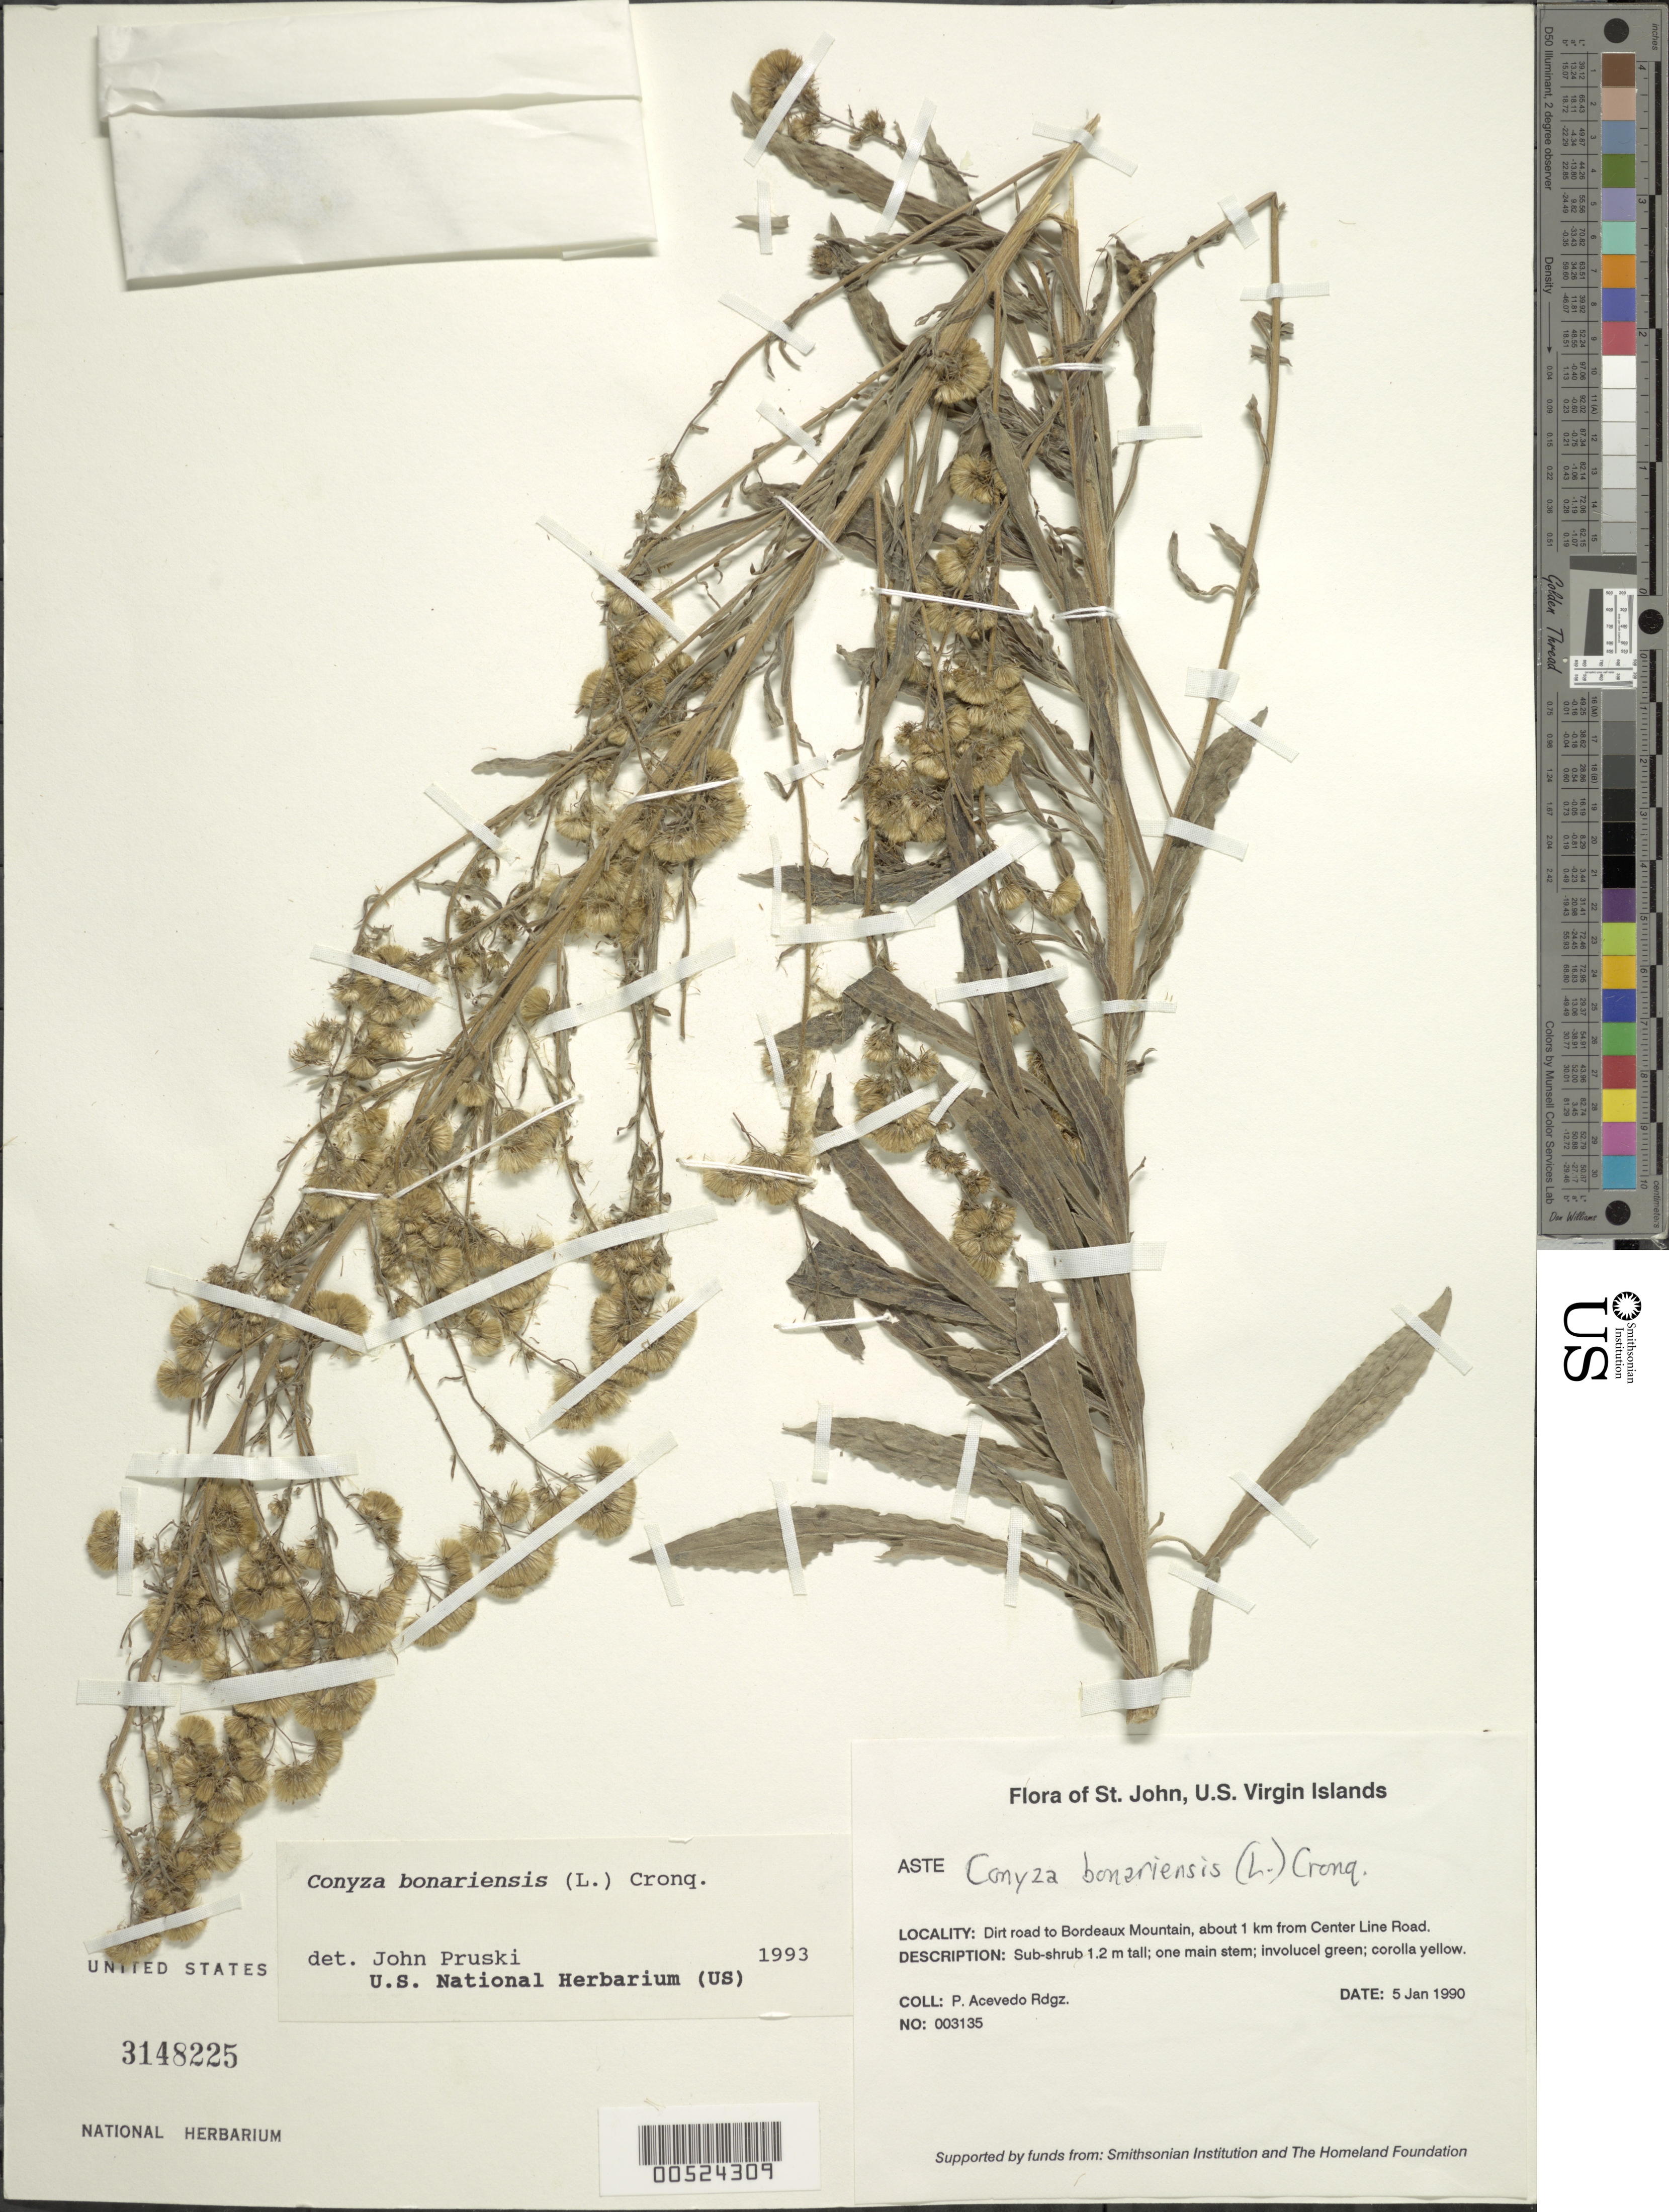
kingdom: Plantae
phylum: Tracheophyta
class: Magnoliopsida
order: Asterales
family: Asteraceae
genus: Conyza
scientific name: Conyza bonariensis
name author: (L.) Cronq.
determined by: Pruski, J. F.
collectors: P. Acevedo-Rodr.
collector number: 3135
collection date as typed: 05 Jan 1990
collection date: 1990-01-05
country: U.S. Virgin Islands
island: St. John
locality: Cruz Bay Quarter; dirt road to Bordeaux Mountain, about 1 km from Center Line Road.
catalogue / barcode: US 3148225